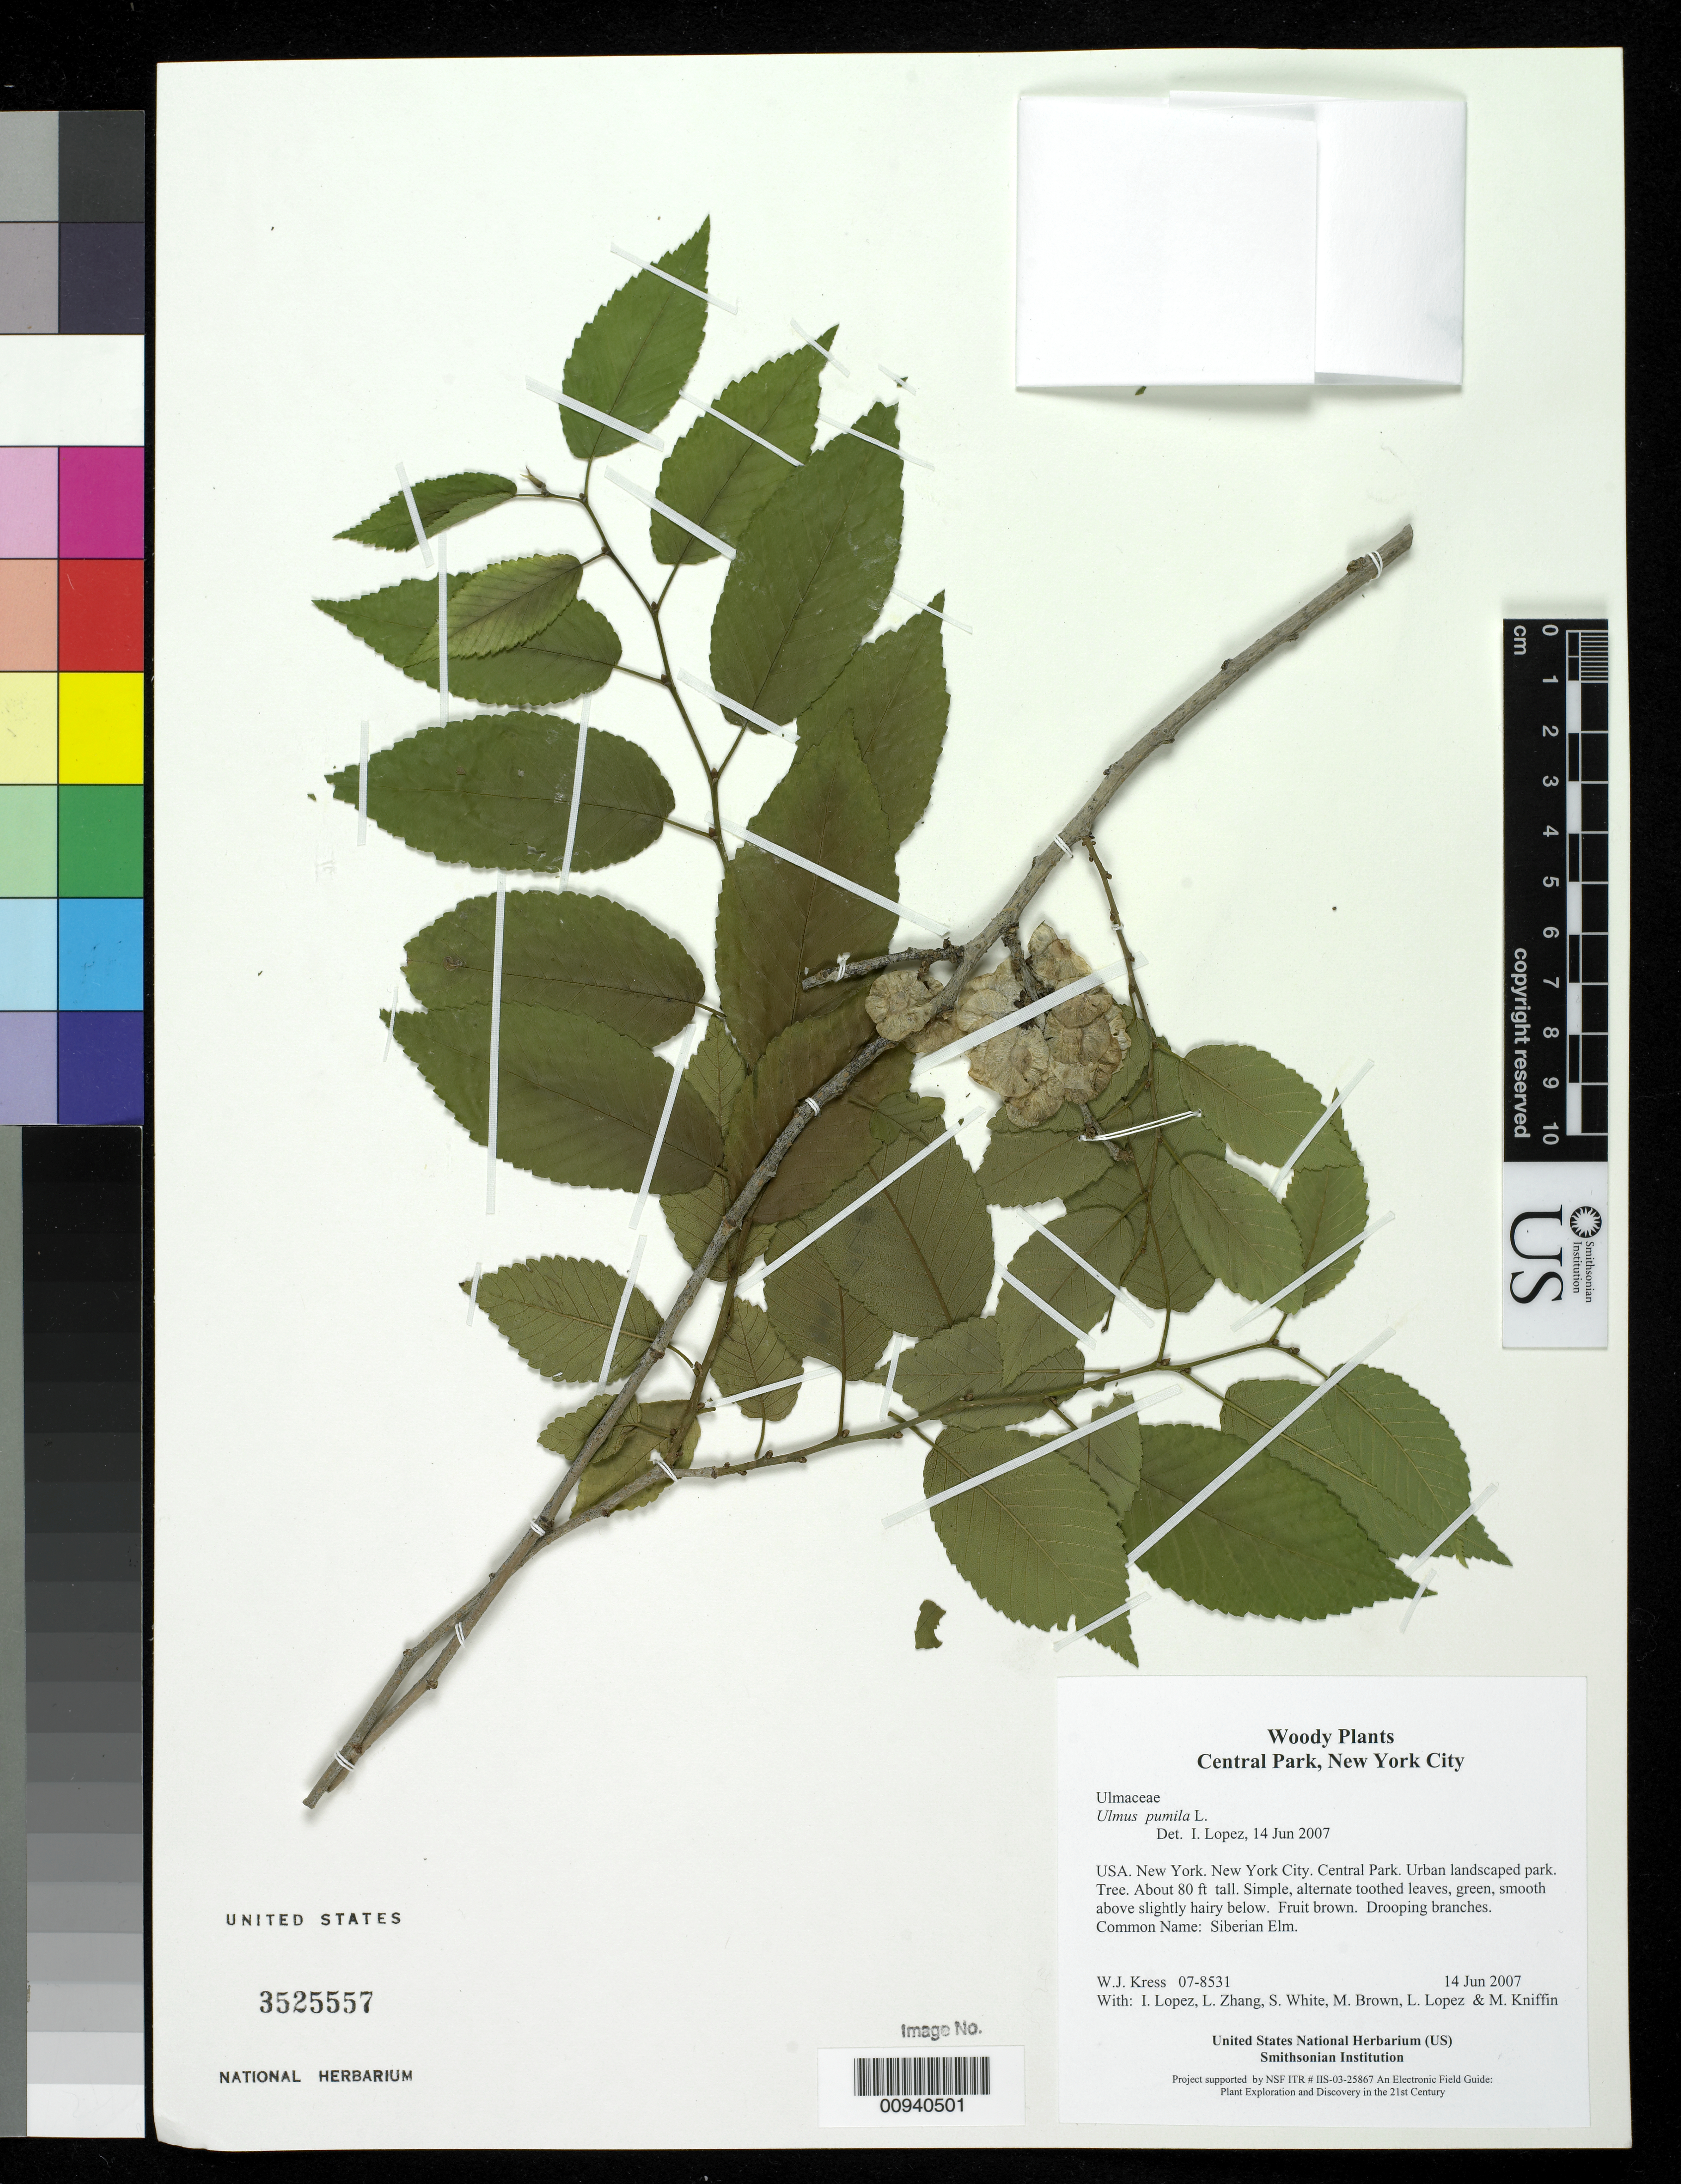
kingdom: Plantae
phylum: Tracheophyta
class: Magnoliopsida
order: Rosales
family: Ulmaceae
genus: Ulmus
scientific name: Ulmus pumila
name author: L.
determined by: Lopez, Ida C., (BOT), Smithsonian Institution - National Museum of Natural History (UNITED STATES)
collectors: W. J. Kress, I. C. Lopez, L. B. Zhang, S. White, M. Brown, L. López & M. Kniffin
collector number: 07-8531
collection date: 2007-06-14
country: United States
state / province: New York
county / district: New York City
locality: Central Park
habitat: Urban landscaped park.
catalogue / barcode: US 3525557